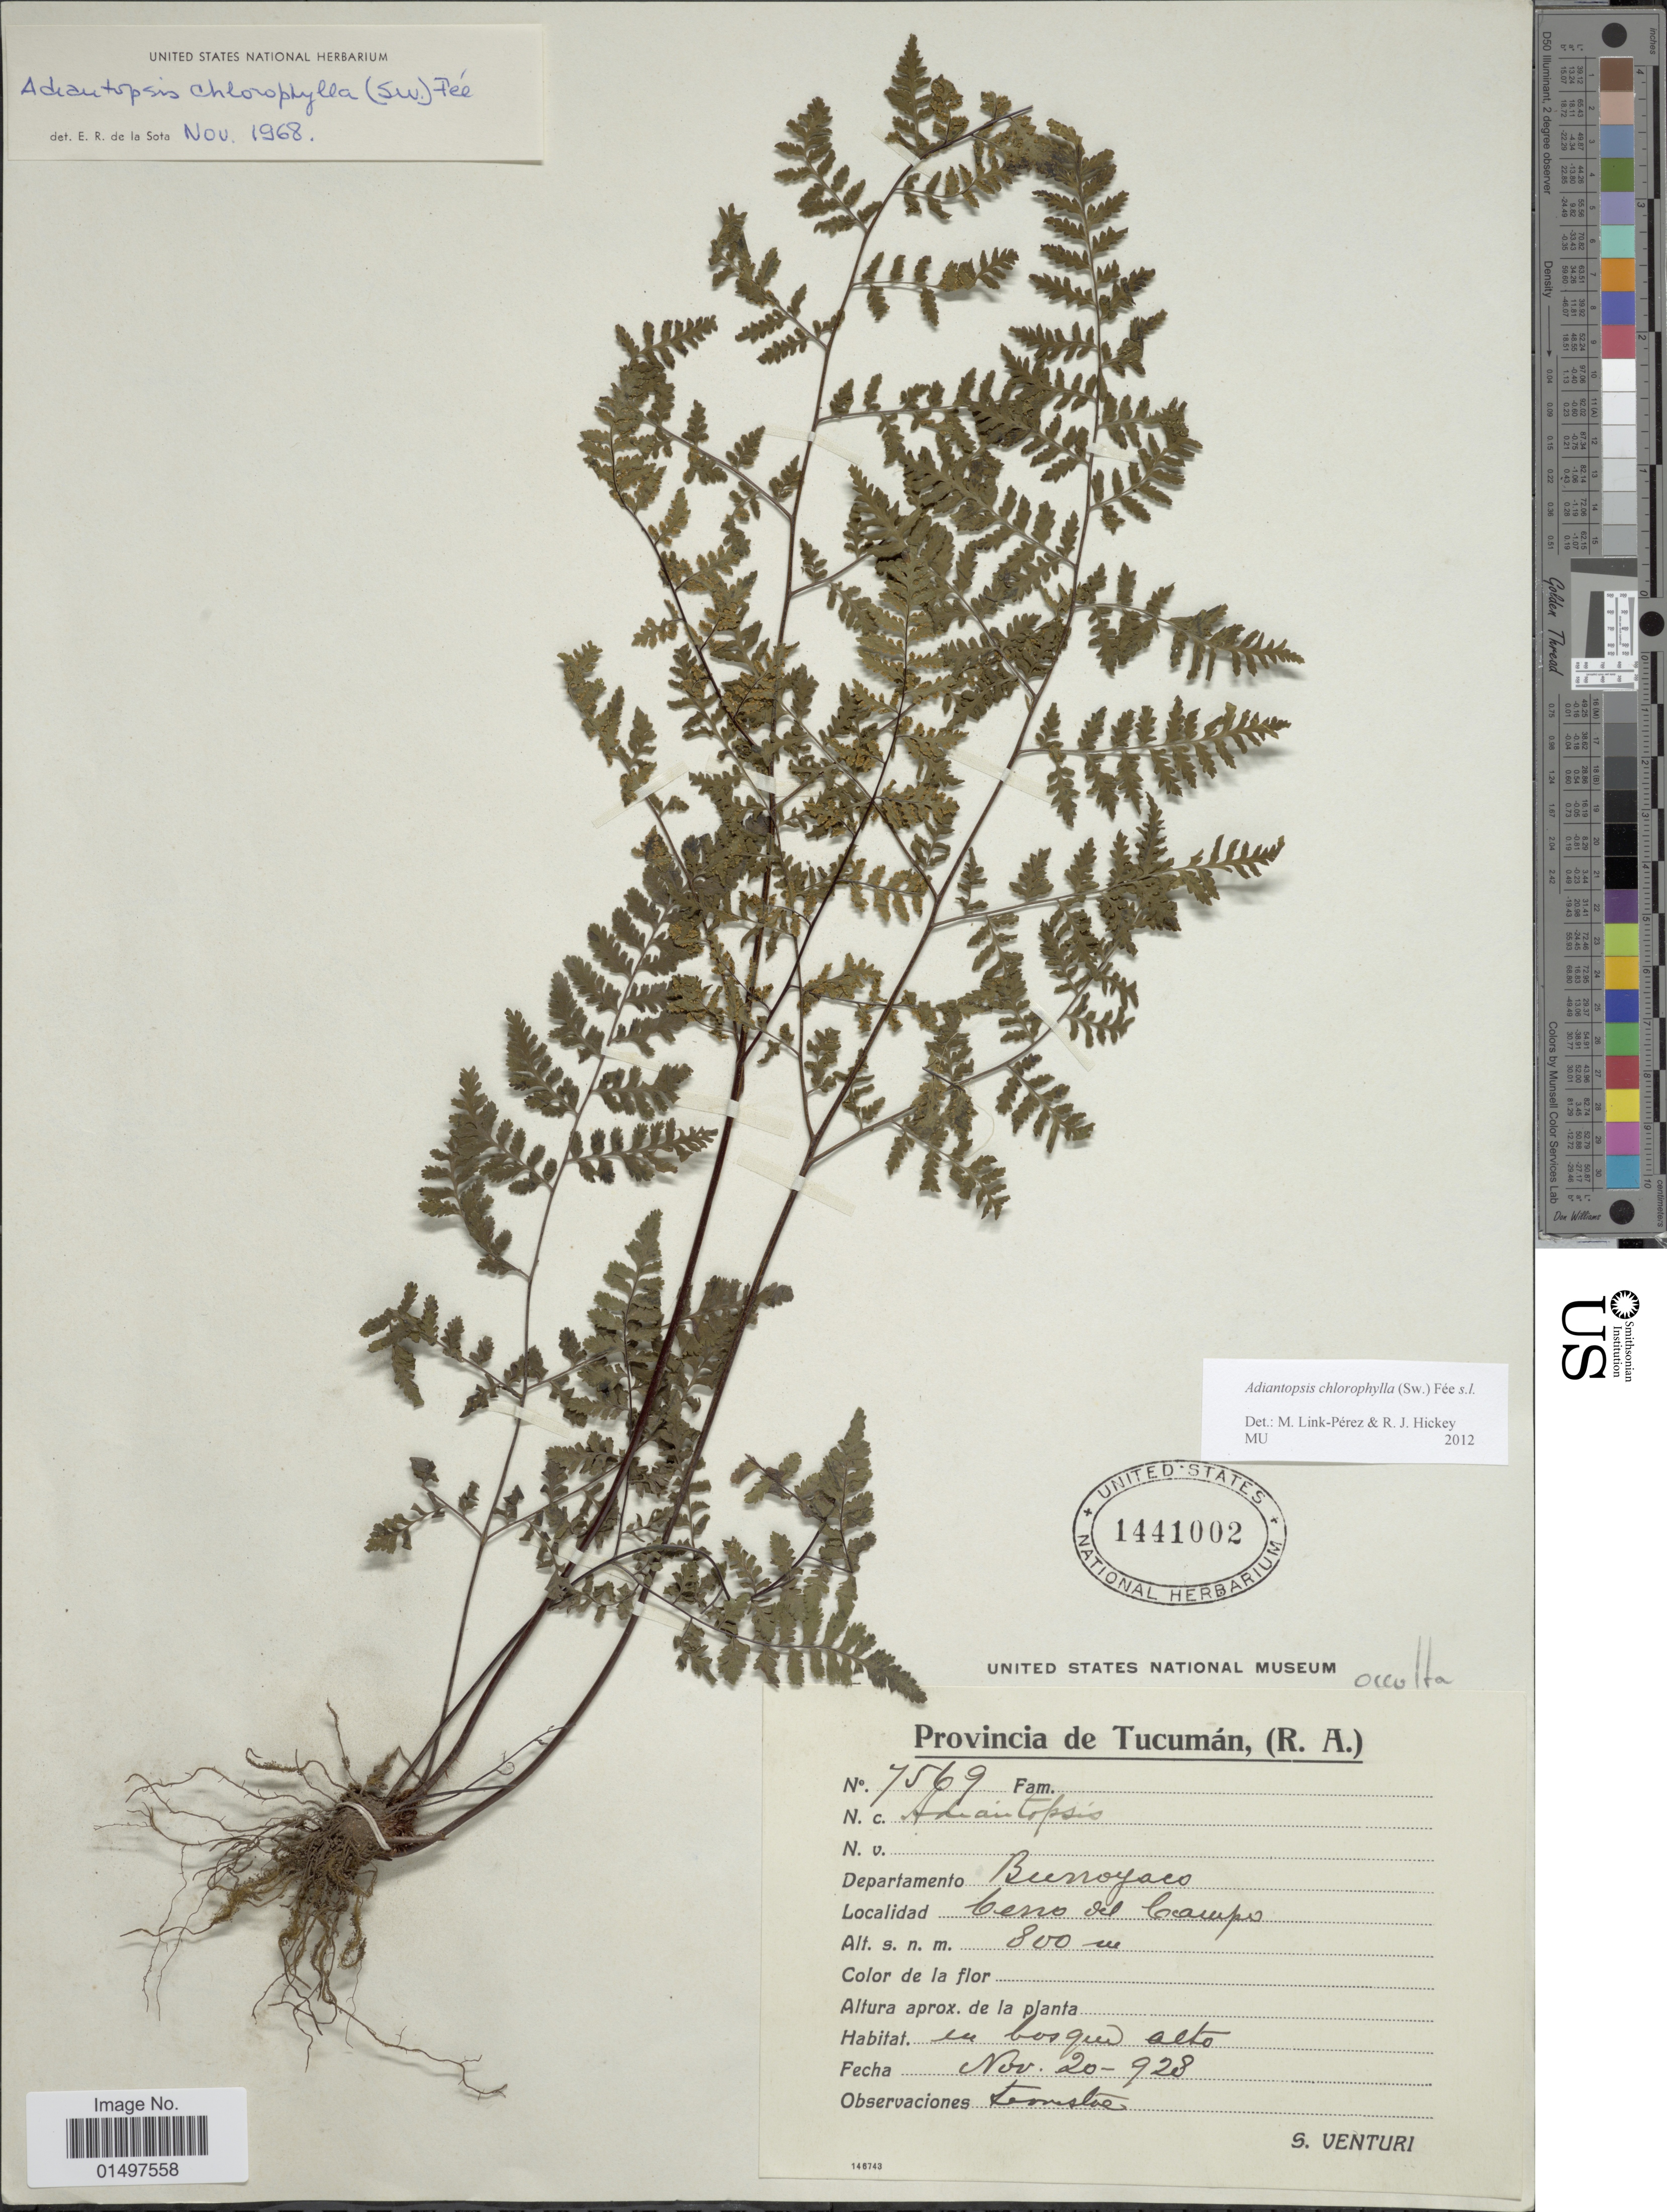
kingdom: Plantae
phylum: Tracheophyta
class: Polypodiopsida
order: Polypodiales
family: Pteridaceae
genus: Adiantopsis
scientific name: Adiantopsis chlorophylla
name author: (Sw.) Fée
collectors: S. Venturi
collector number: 7569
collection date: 1928-11-20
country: Argentina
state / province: Tucuman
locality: Provincia de Tucuman, (R. A.) Departamento Bunoyaco. Cerro del Campo.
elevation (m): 800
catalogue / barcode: US 1441002